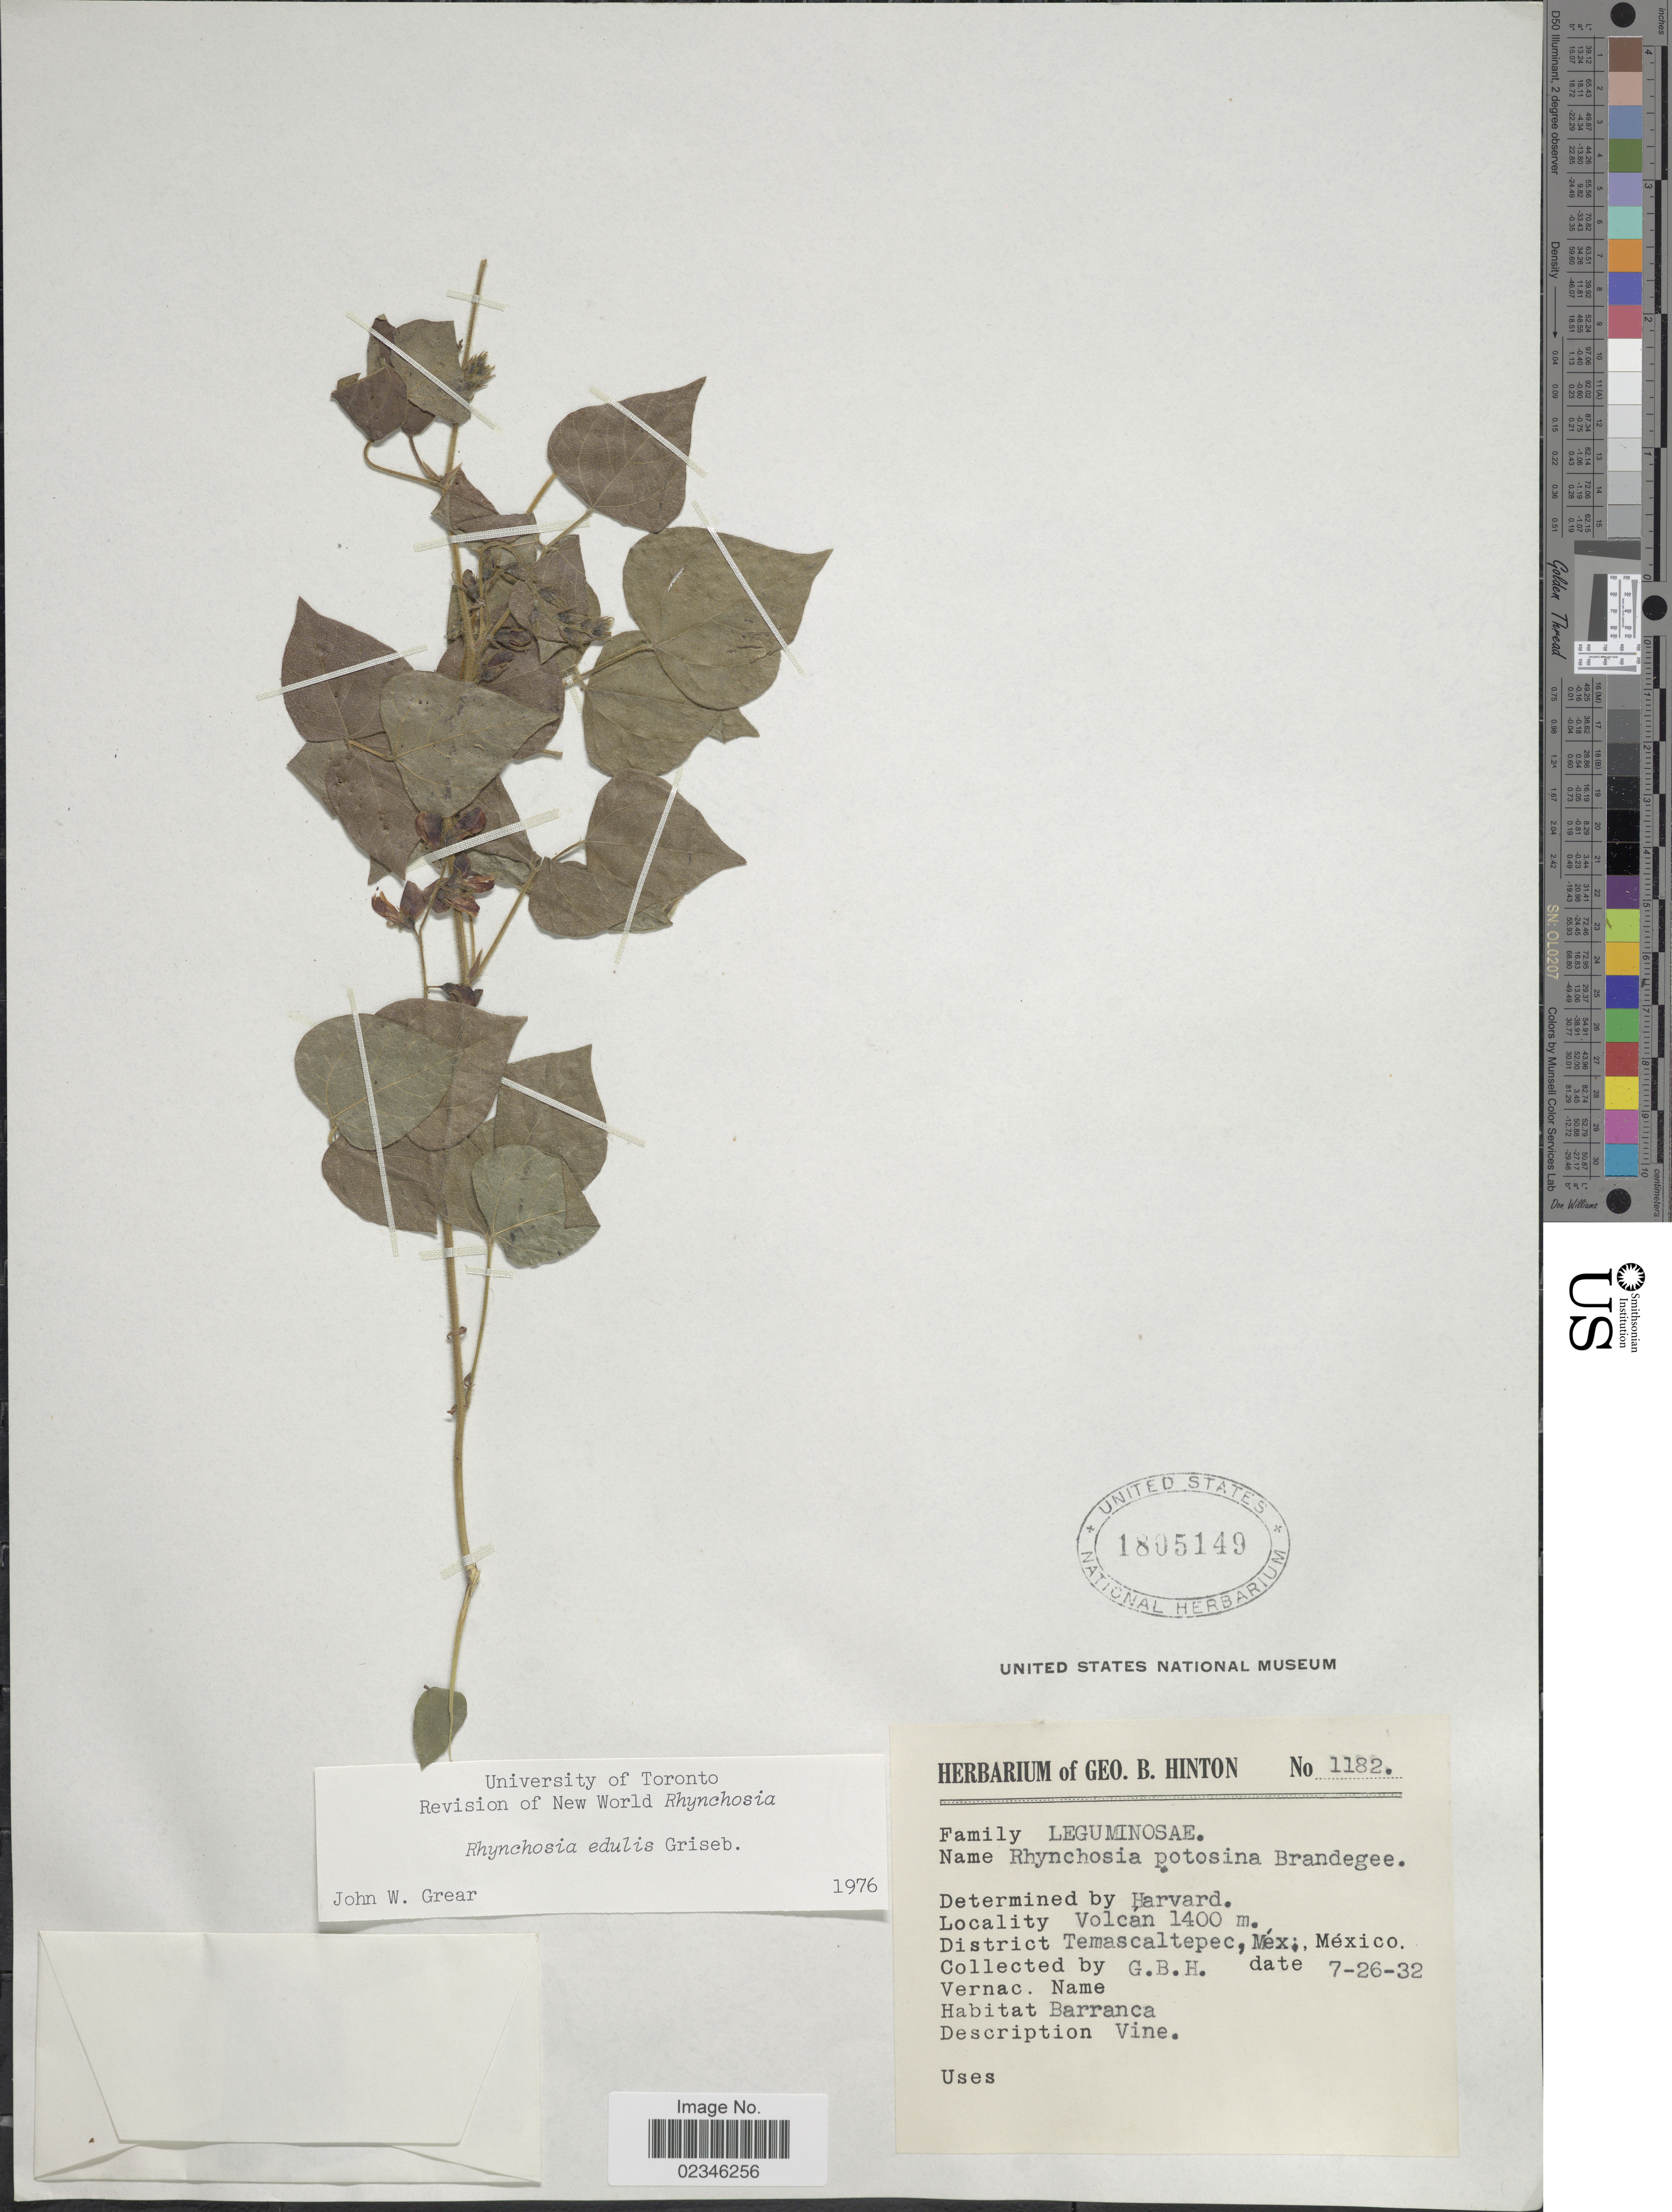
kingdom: Plantae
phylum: Tracheophyta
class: Magnoliopsida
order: Fabales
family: Fabaceae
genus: Rhynchosia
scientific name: Rhynchosia edulis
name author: Griseb.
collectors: G. B. Hinton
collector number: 1182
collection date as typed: Transcribed d/m/y: 26/7/32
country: Mexico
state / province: México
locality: Volcan. Temascaltepec,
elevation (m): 1400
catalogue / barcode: US 1805149